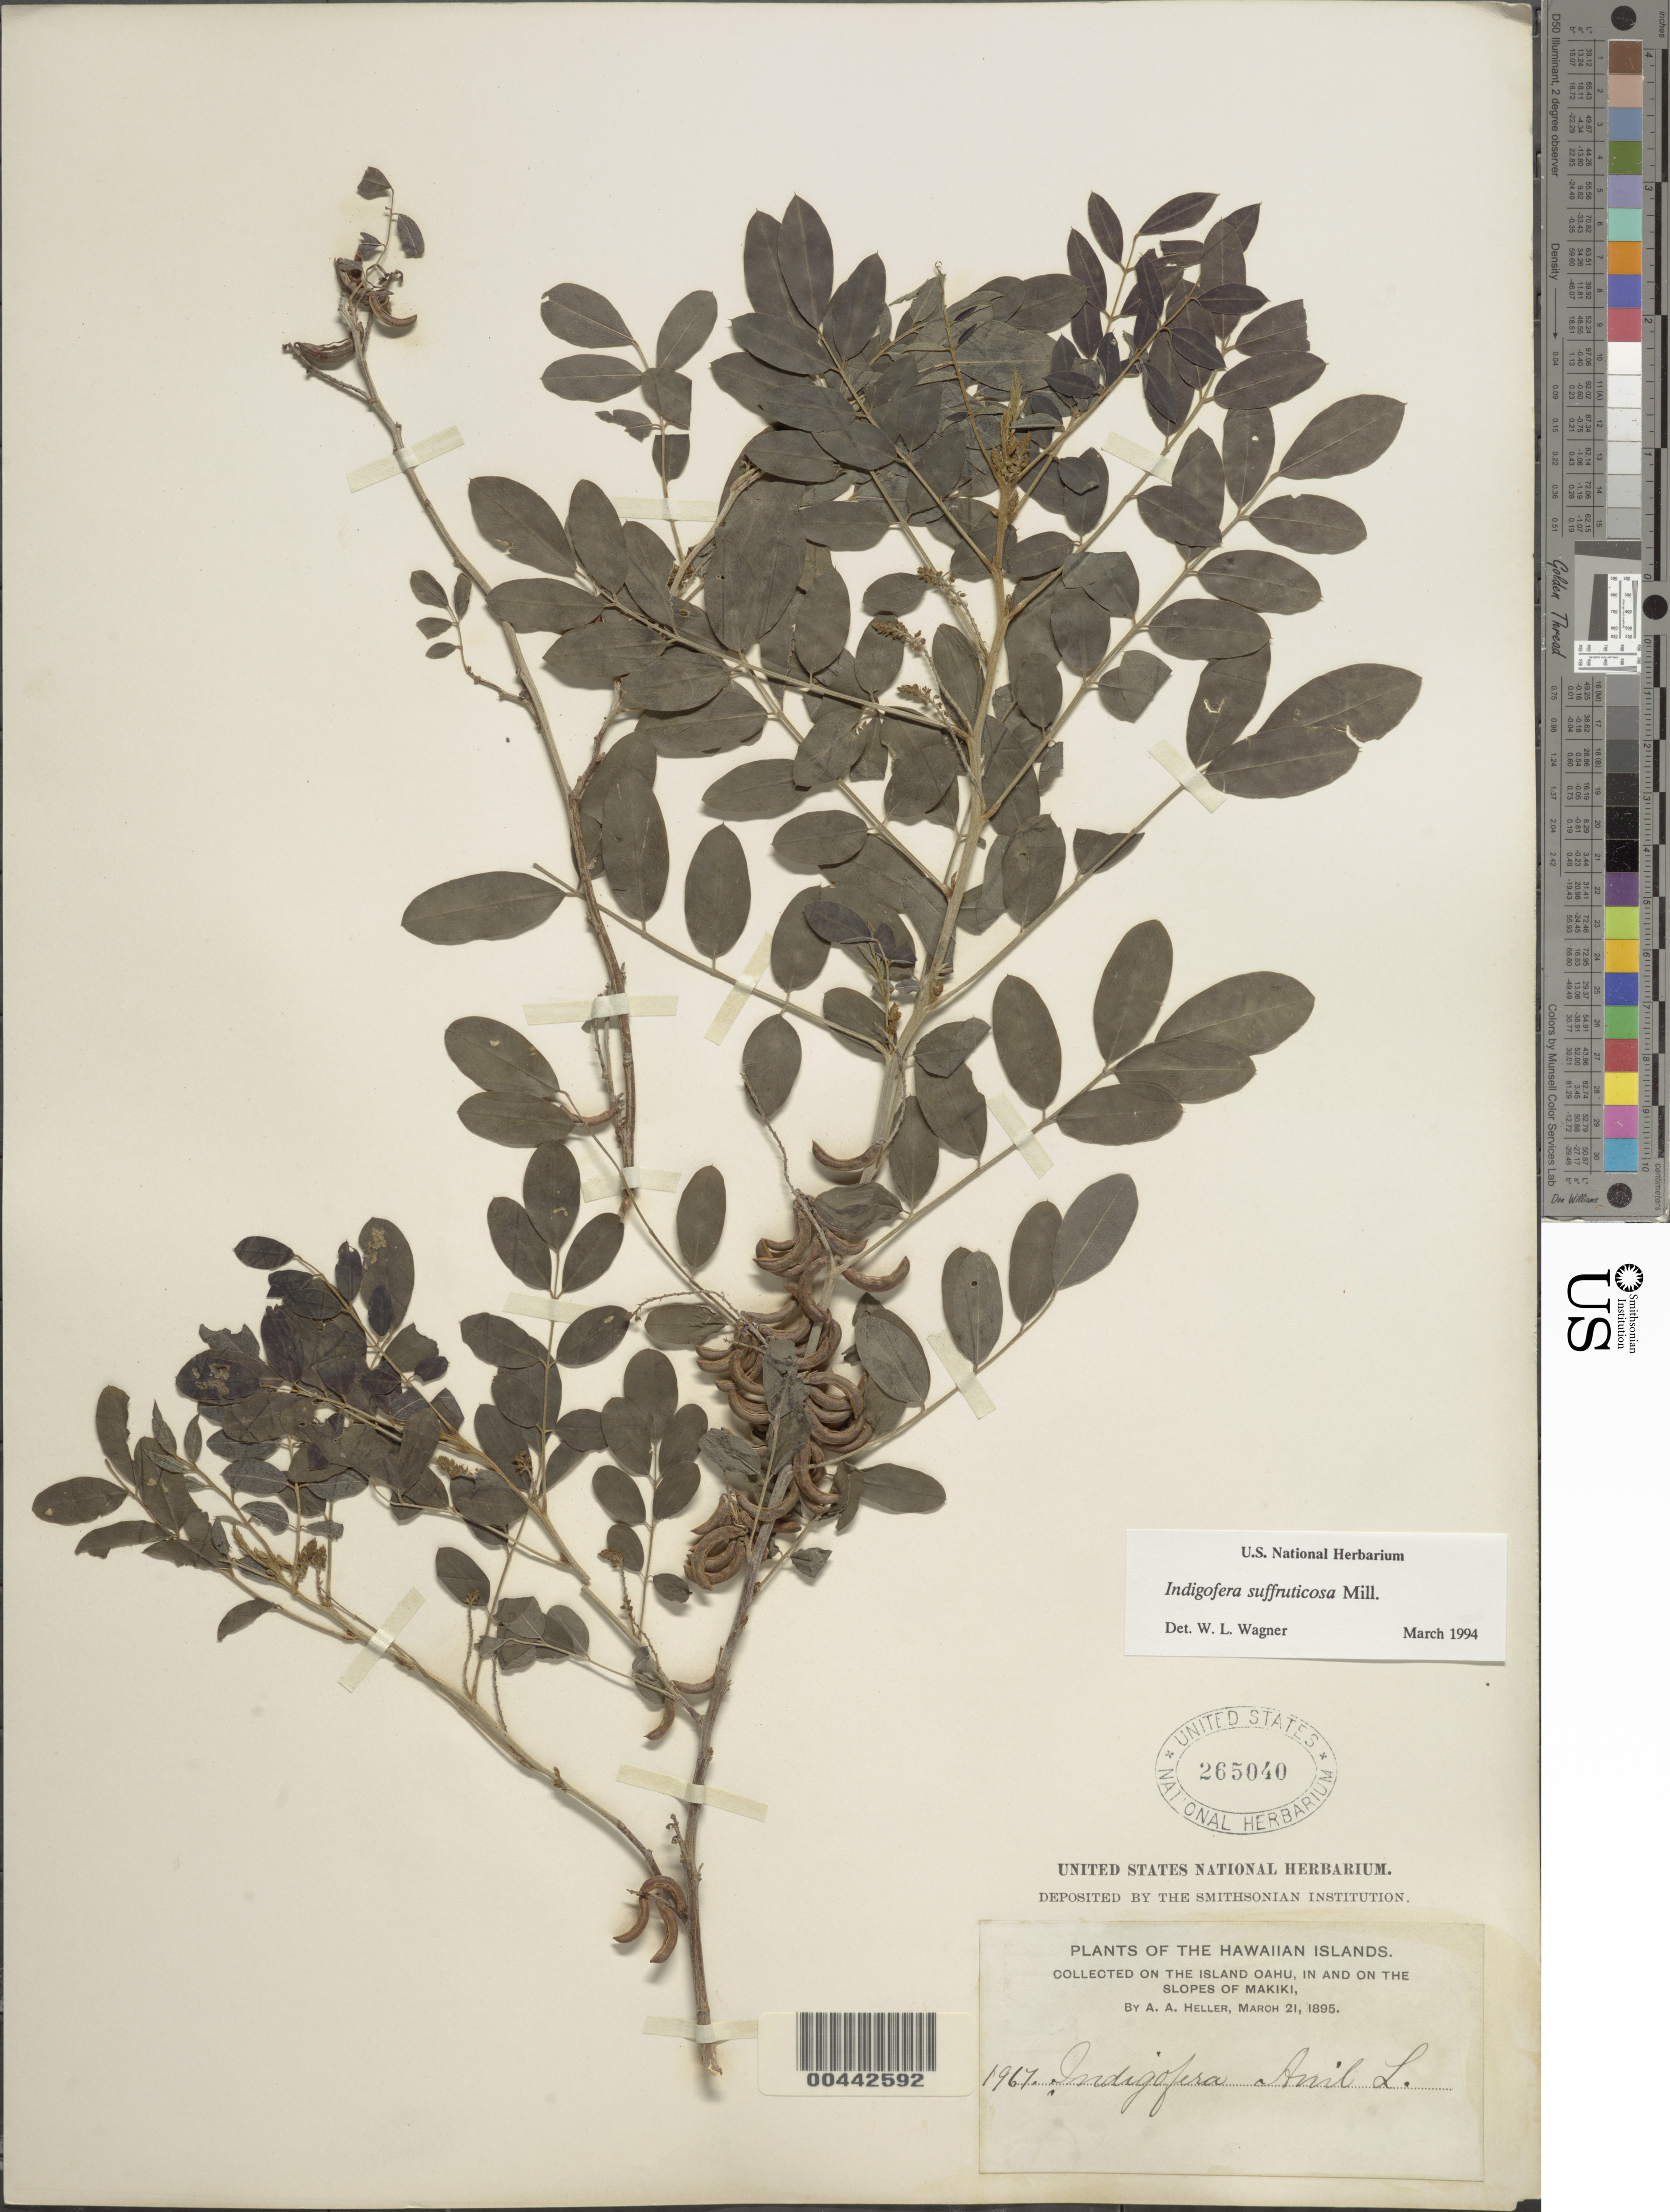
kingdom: Plantae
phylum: Tracheophyta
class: Magnoliopsida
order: Fabales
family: Fabaceae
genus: Indigofera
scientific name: Indigofera suffruticosa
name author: Mill.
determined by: Wagner, W. L., (BOT), Smithsonian Institution - National Museum of Natural History (UNITED STATES)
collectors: A. A. Heller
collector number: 1967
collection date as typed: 21 Mar 1895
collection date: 1895-03-21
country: United States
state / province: Hawaii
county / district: Honolulu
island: Oahu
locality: In and on the slopes of Makiki.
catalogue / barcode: US 265040